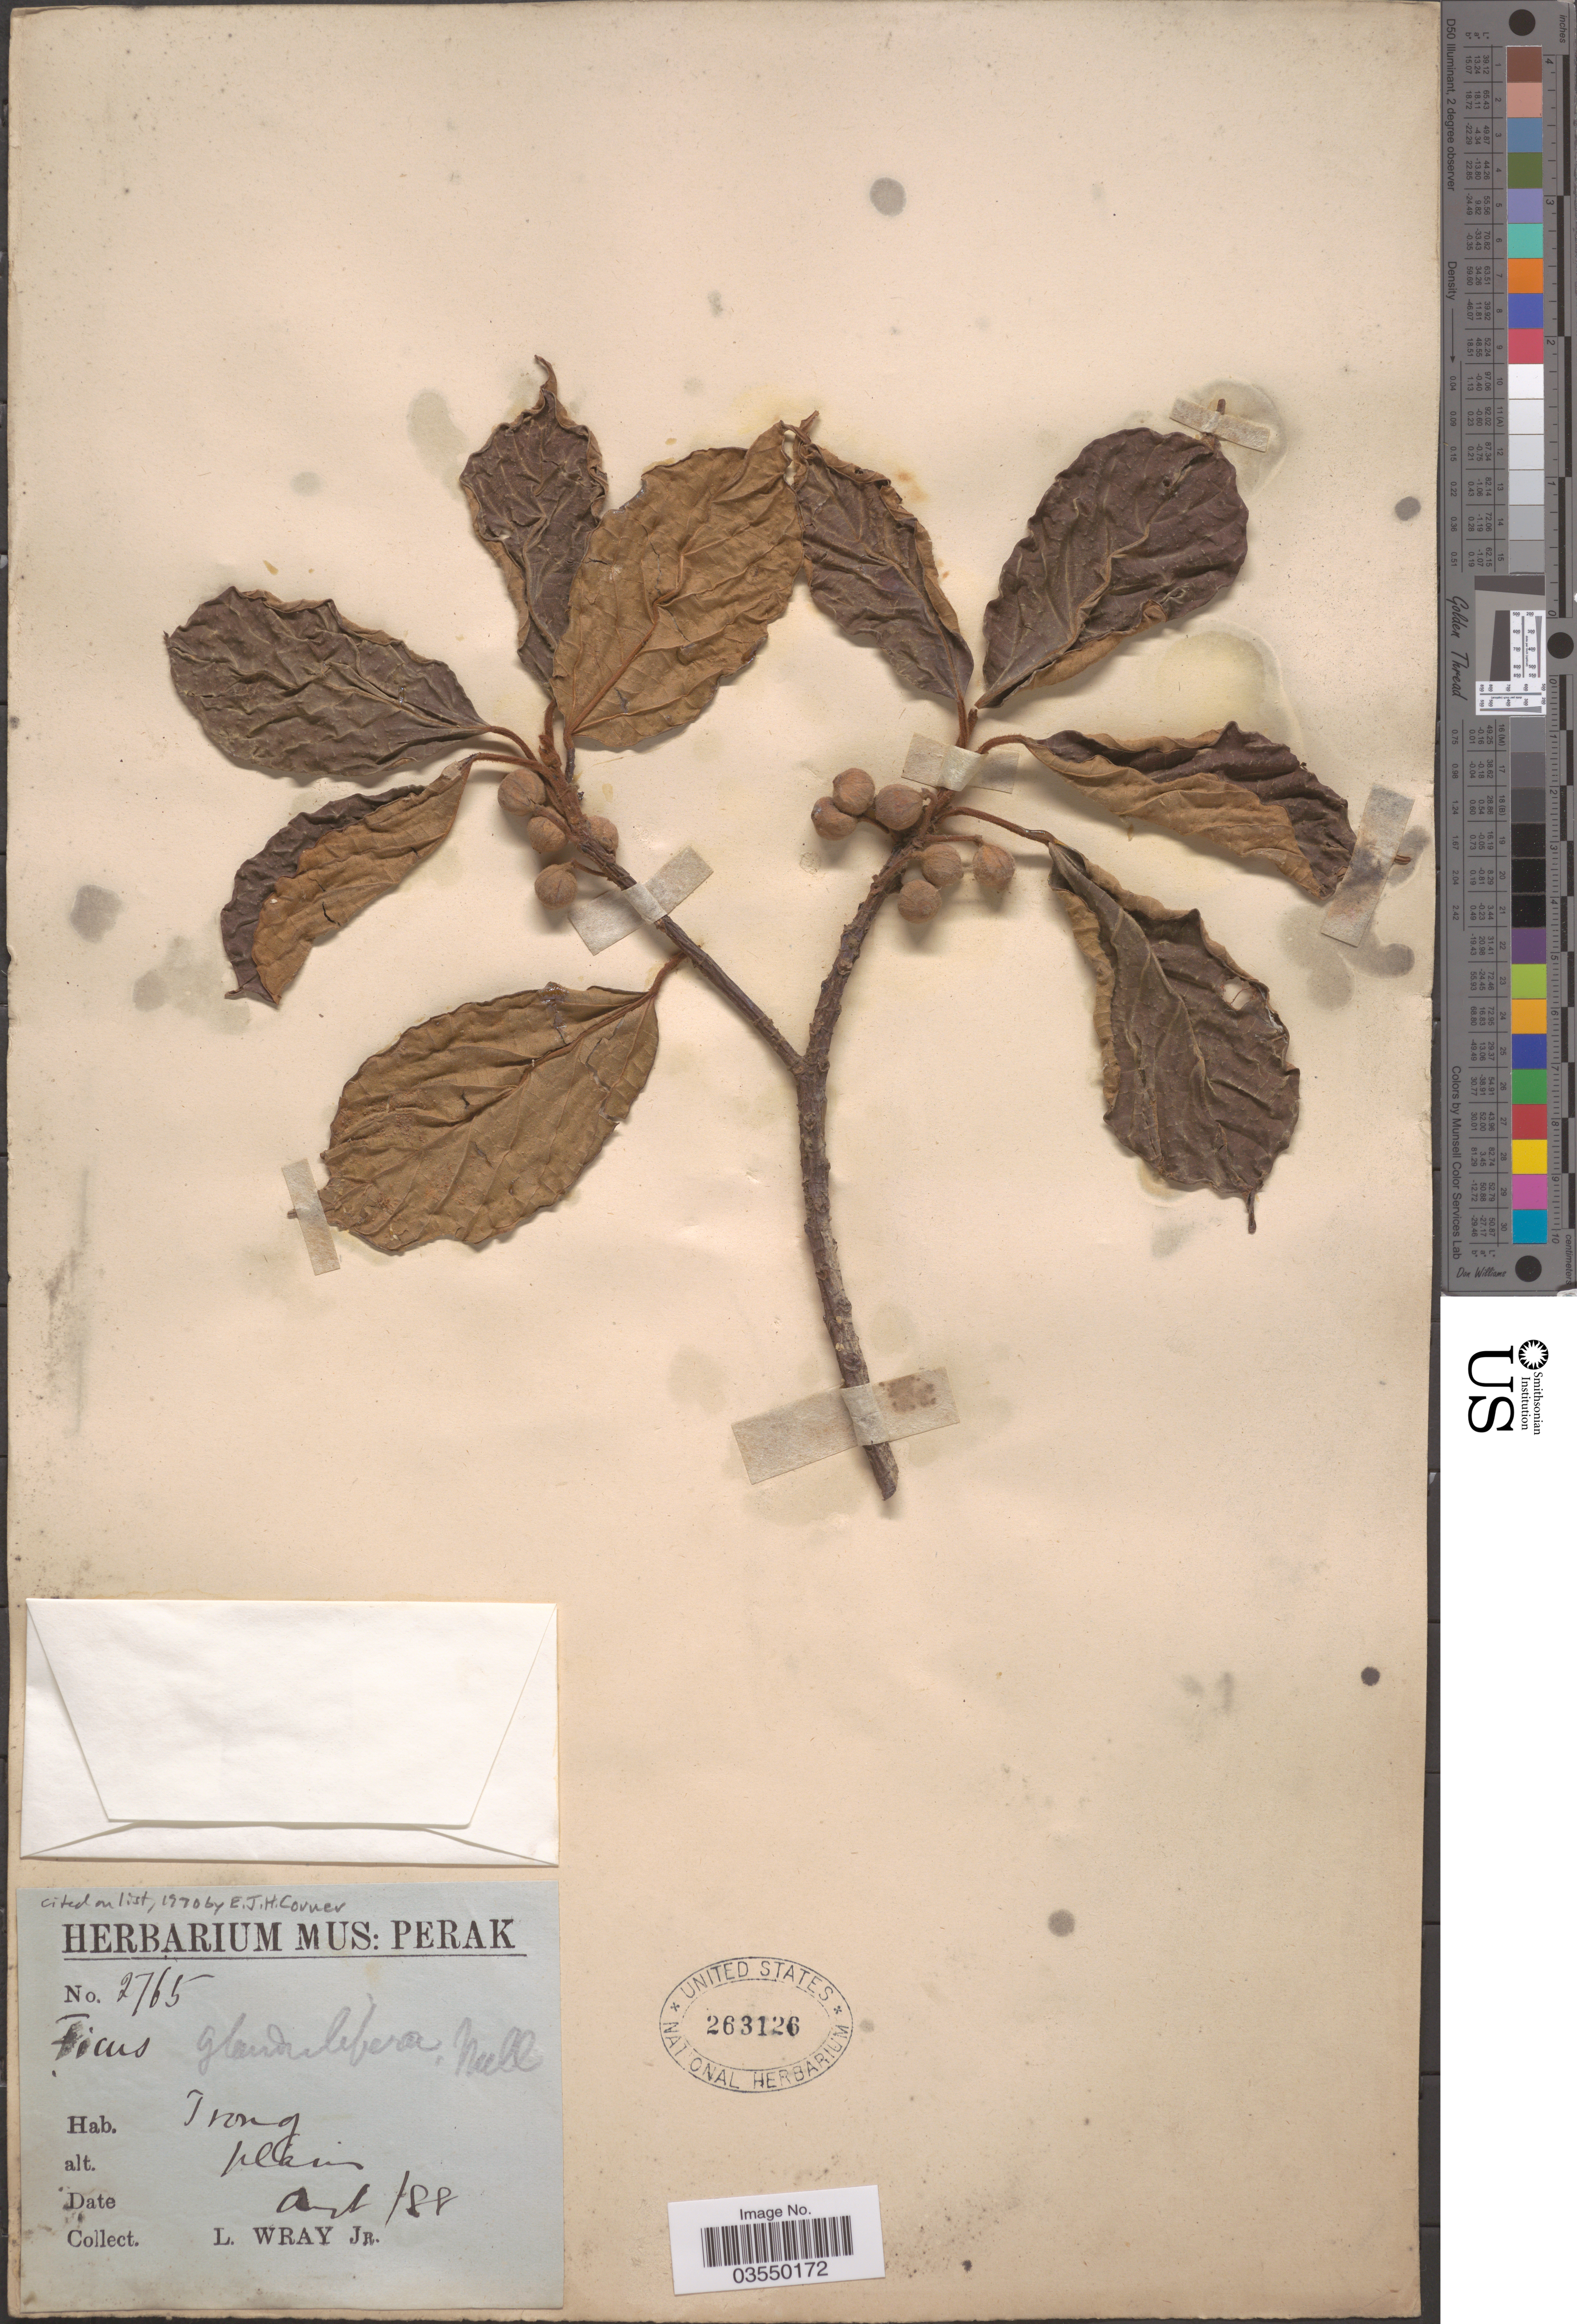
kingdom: Plantae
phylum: Tracheophyta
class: Magnoliopsida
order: Rosales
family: Moraceae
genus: Ficus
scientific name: Ficus glandulifera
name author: Summerh.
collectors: L. Wray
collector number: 2765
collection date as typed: Transcribed d/m/y: /10/88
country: Malaysia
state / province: Perak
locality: Trong*.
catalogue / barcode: US 263126